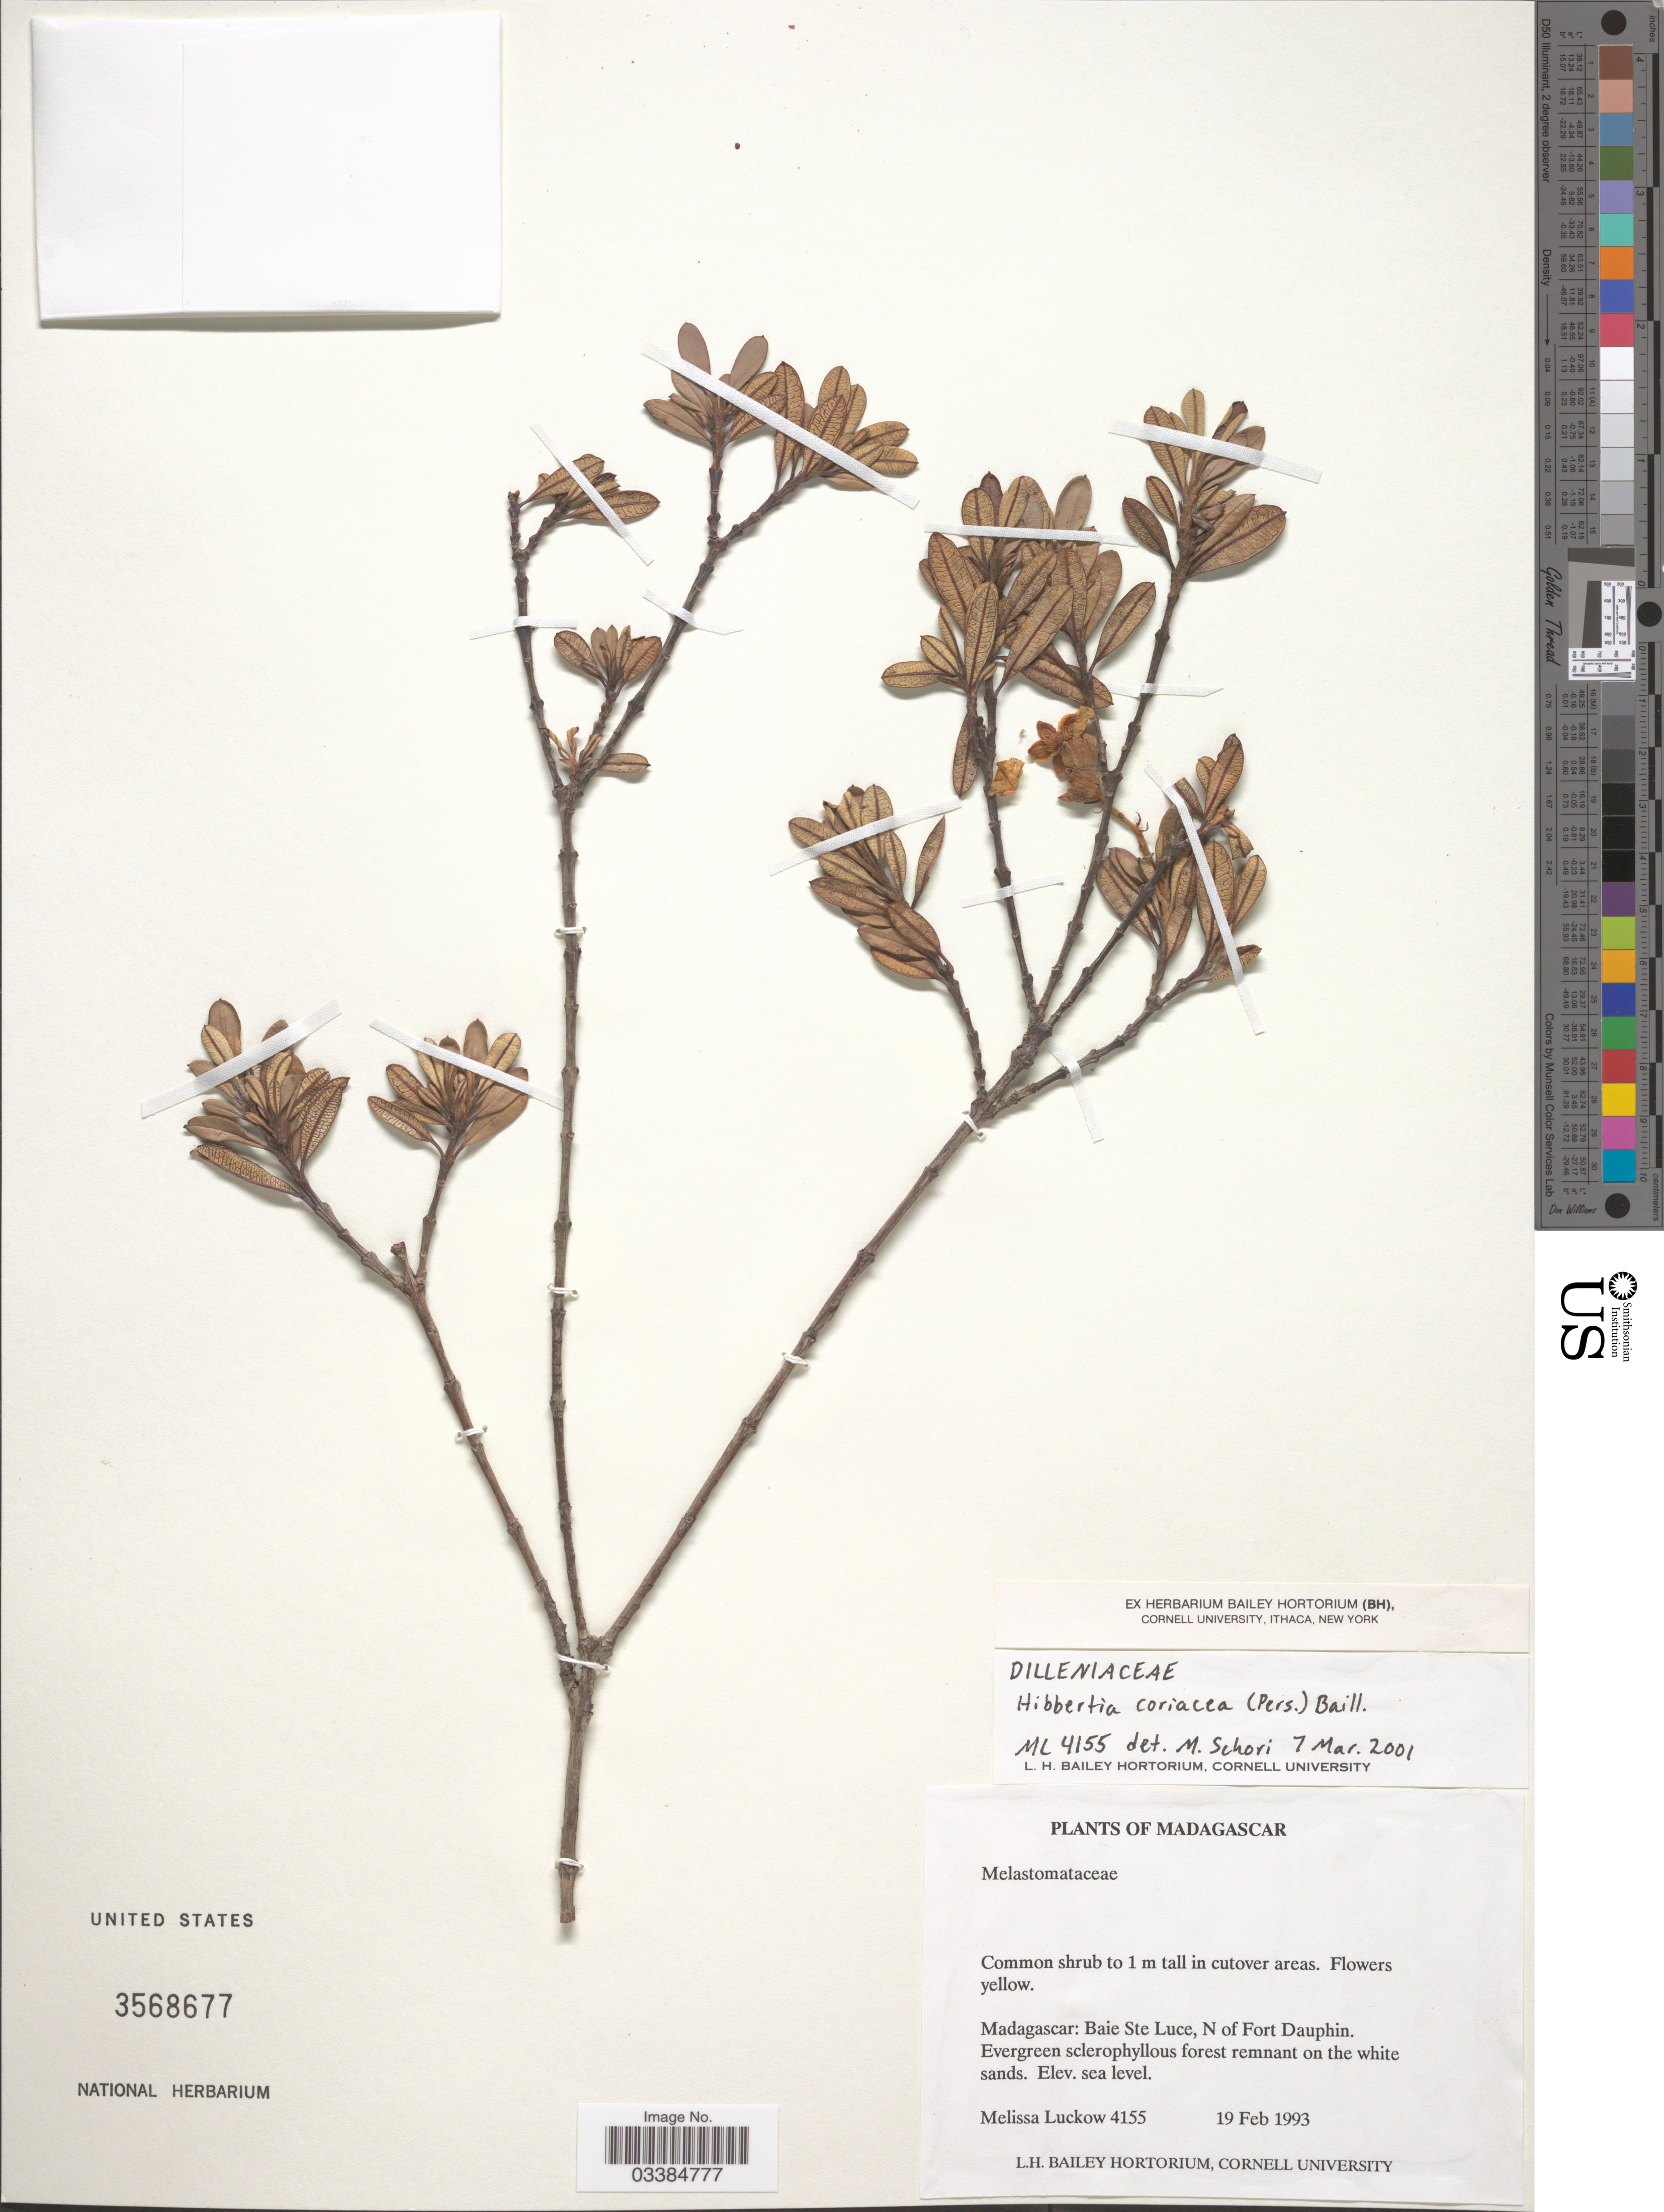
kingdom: Plantae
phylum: Tracheophyta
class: Magnoliopsida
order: Dilleniales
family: Dilleniaceae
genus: Hibbertia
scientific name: Hibbertia coriacea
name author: Baill.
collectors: M. A. Luckow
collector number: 4155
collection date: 1993-02-19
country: Madagascar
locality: Baie Ste Luce, N of Fort Dauphin.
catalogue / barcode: US 3568677